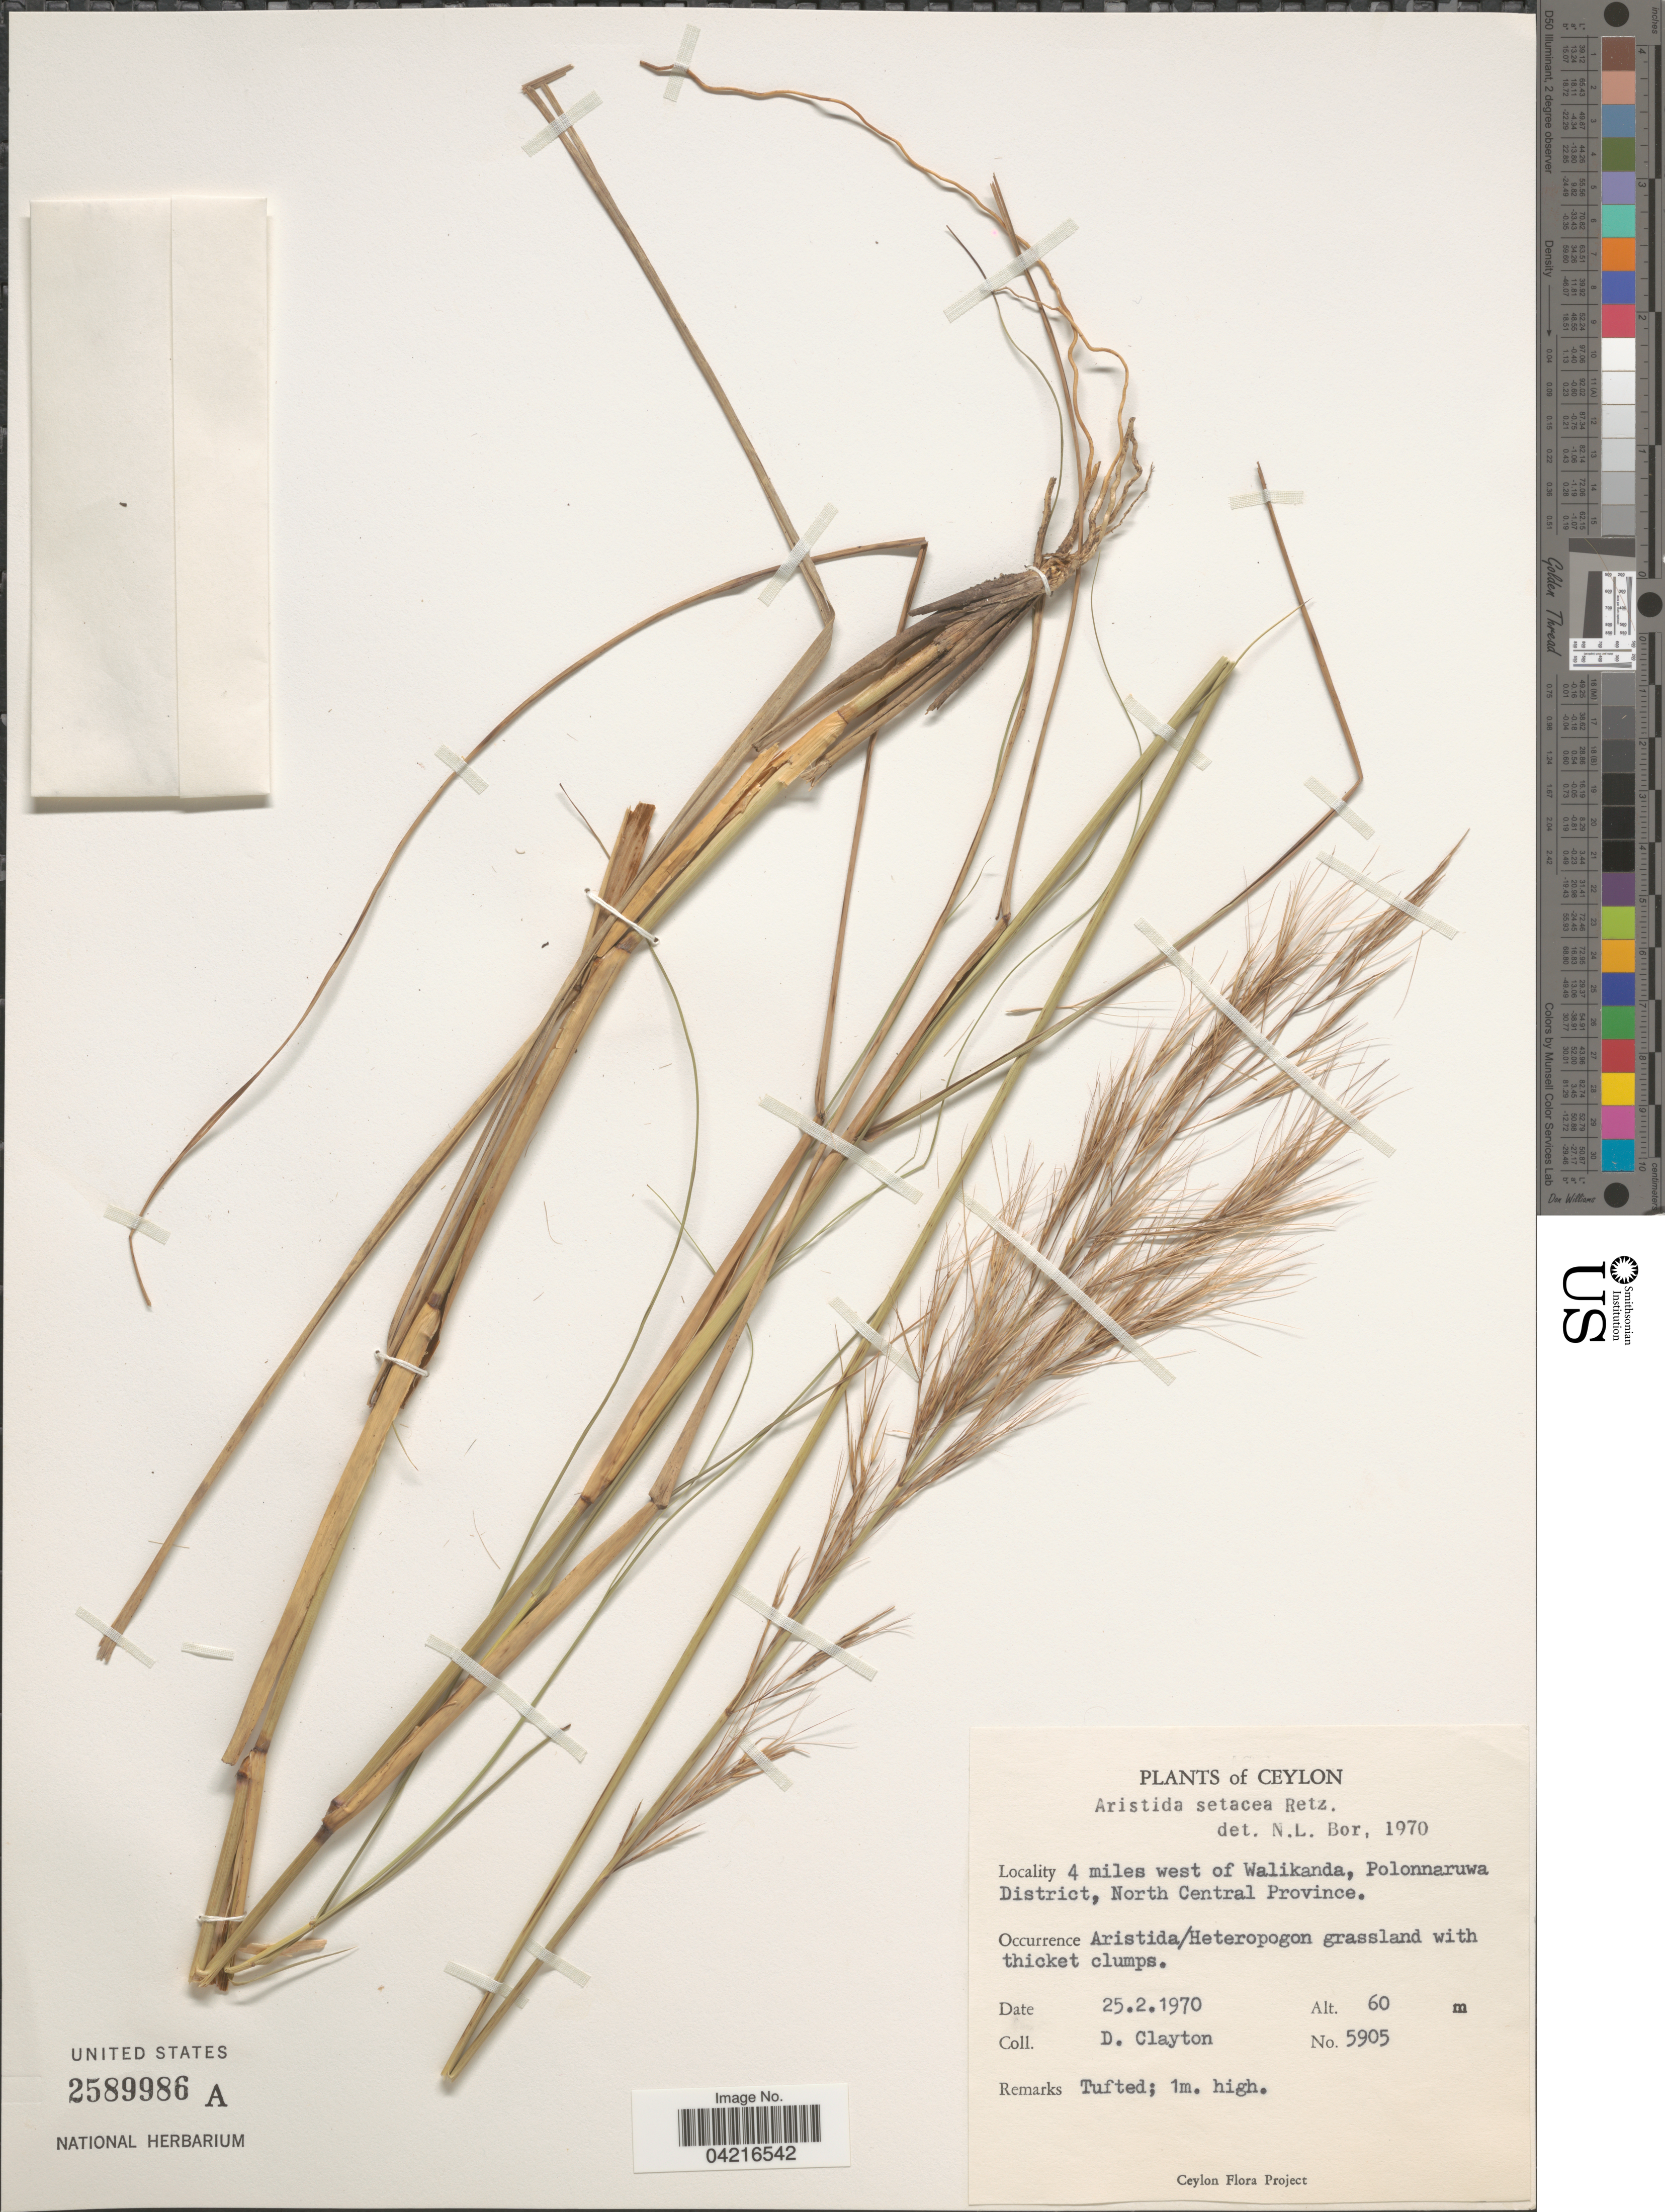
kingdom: Plantae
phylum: Tracheophyta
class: Liliopsida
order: Poales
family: Poaceae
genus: Aristida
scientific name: Aristida setacea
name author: Retz.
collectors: D. Clayton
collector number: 5905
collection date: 1970-02-25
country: Sri Lanka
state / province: North Central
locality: Ceylon. 4 miles west of Walikanda, Polonnaruwa District.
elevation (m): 60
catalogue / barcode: US 2589986A